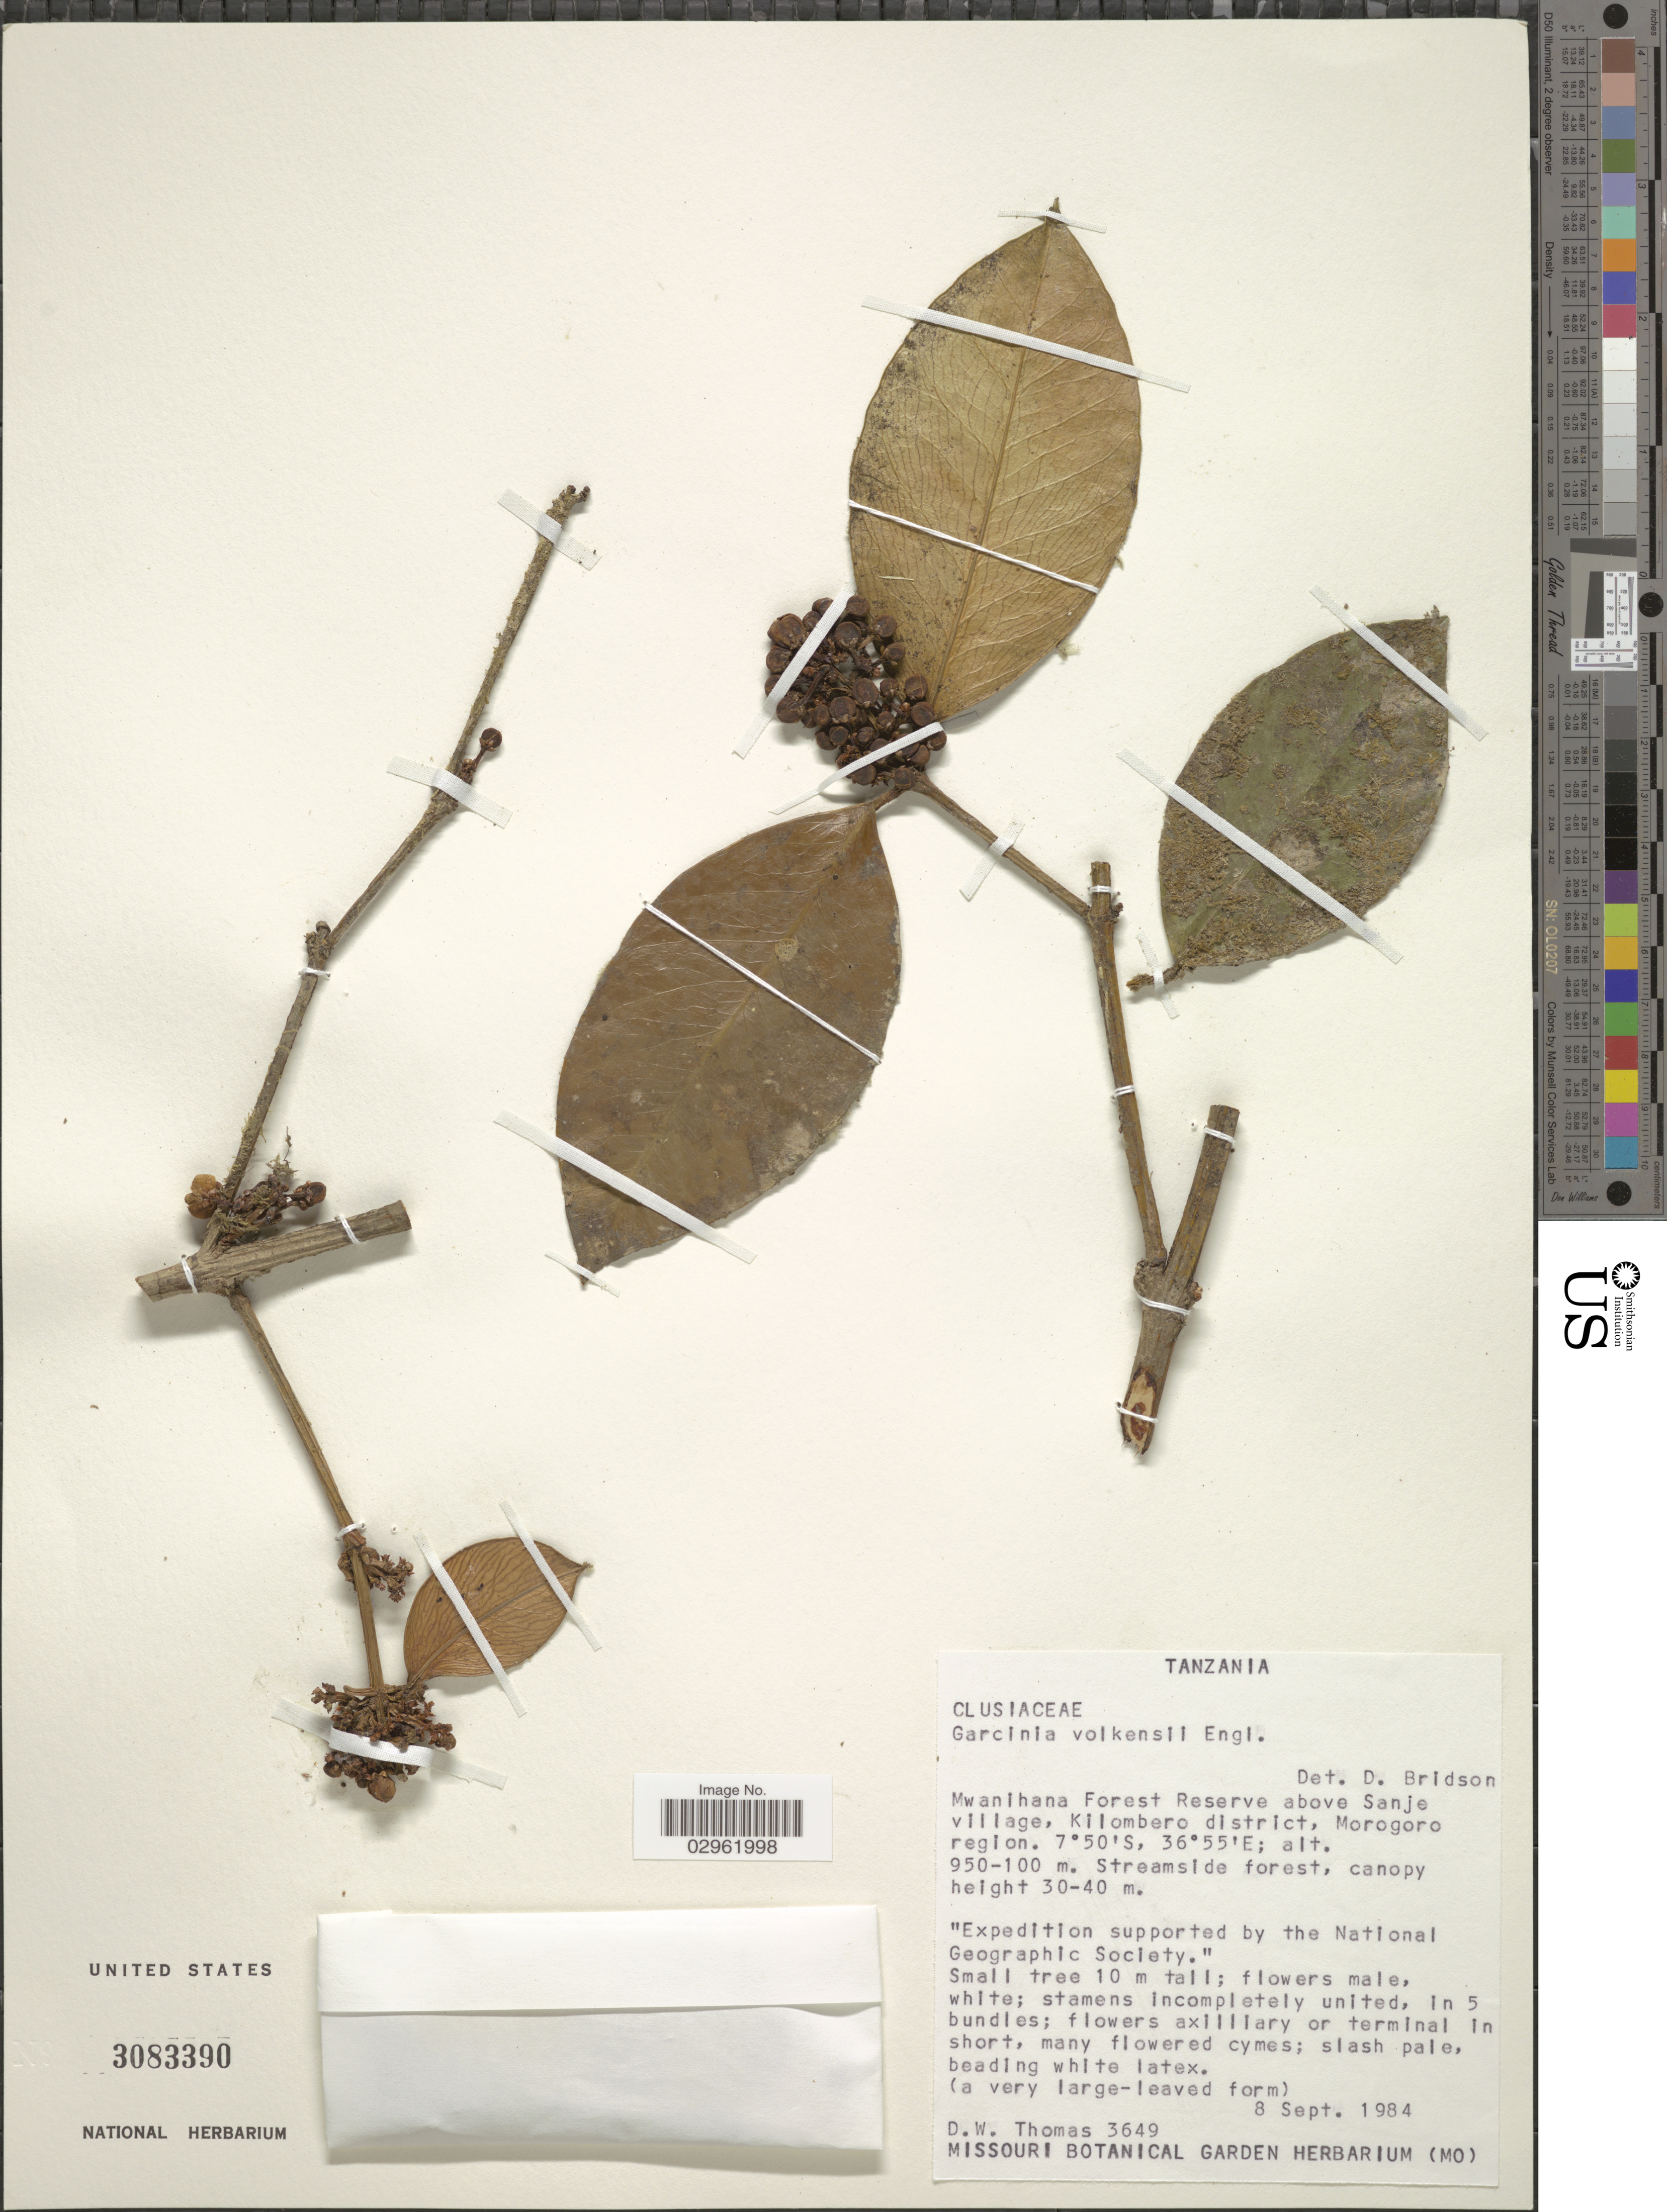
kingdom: Plantae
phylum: Tracheophyta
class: Magnoliopsida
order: Malpighiales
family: Clusiaceae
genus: Garcinia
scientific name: Garcinia volkensii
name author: Engl.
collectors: D. W. Thomas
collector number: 3649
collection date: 1984-09-08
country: Tanzania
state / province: Morogoro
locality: Mwanihana Forest Reserve above Sanje village, Kilombero district, Morogoro region.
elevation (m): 100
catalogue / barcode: US 3083390